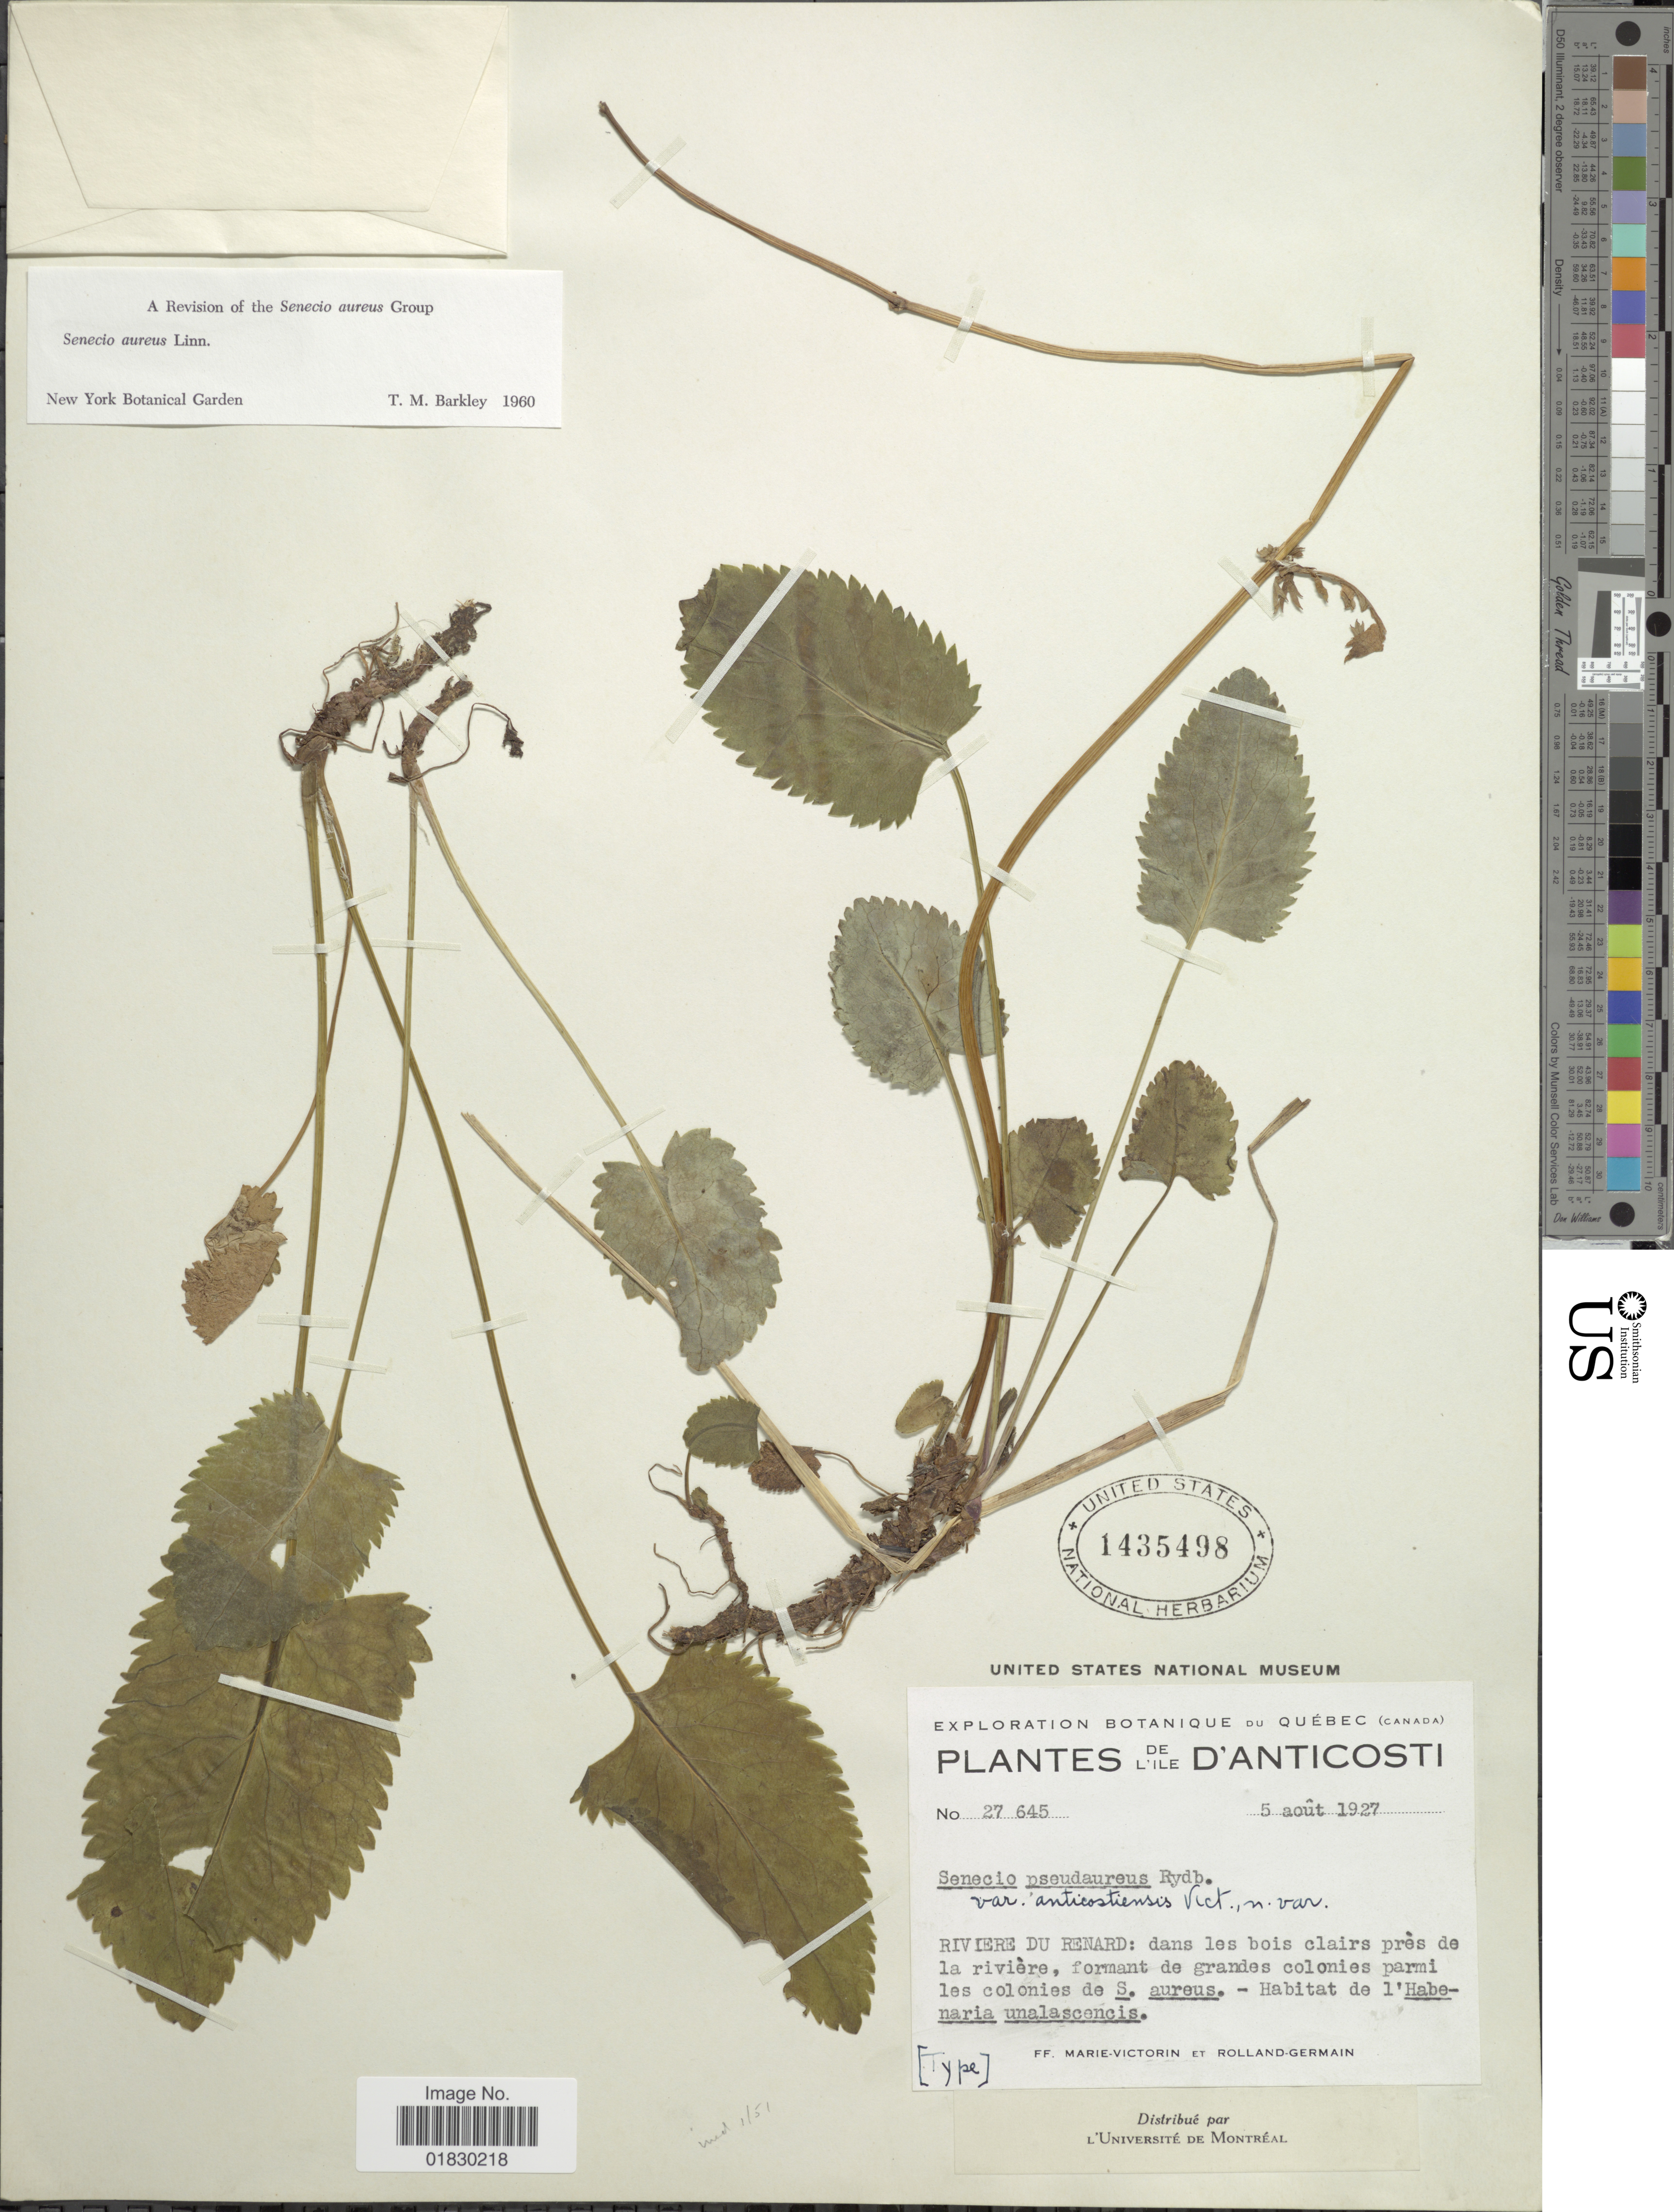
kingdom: Plantae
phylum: Tracheophyta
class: Magnoliopsida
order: Asterales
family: Asteraceae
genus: Packera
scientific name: Packera aurea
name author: (L.) Á. Löve & D. Löve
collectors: F. Marie-Victorin & Rolland-Germain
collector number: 27645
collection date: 1927-08-05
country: Canada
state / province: Quebec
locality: De L' Ile D' Anticosti, Riviere Du Renard: dans les bois clairs pres de la riviere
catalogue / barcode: US 1435498